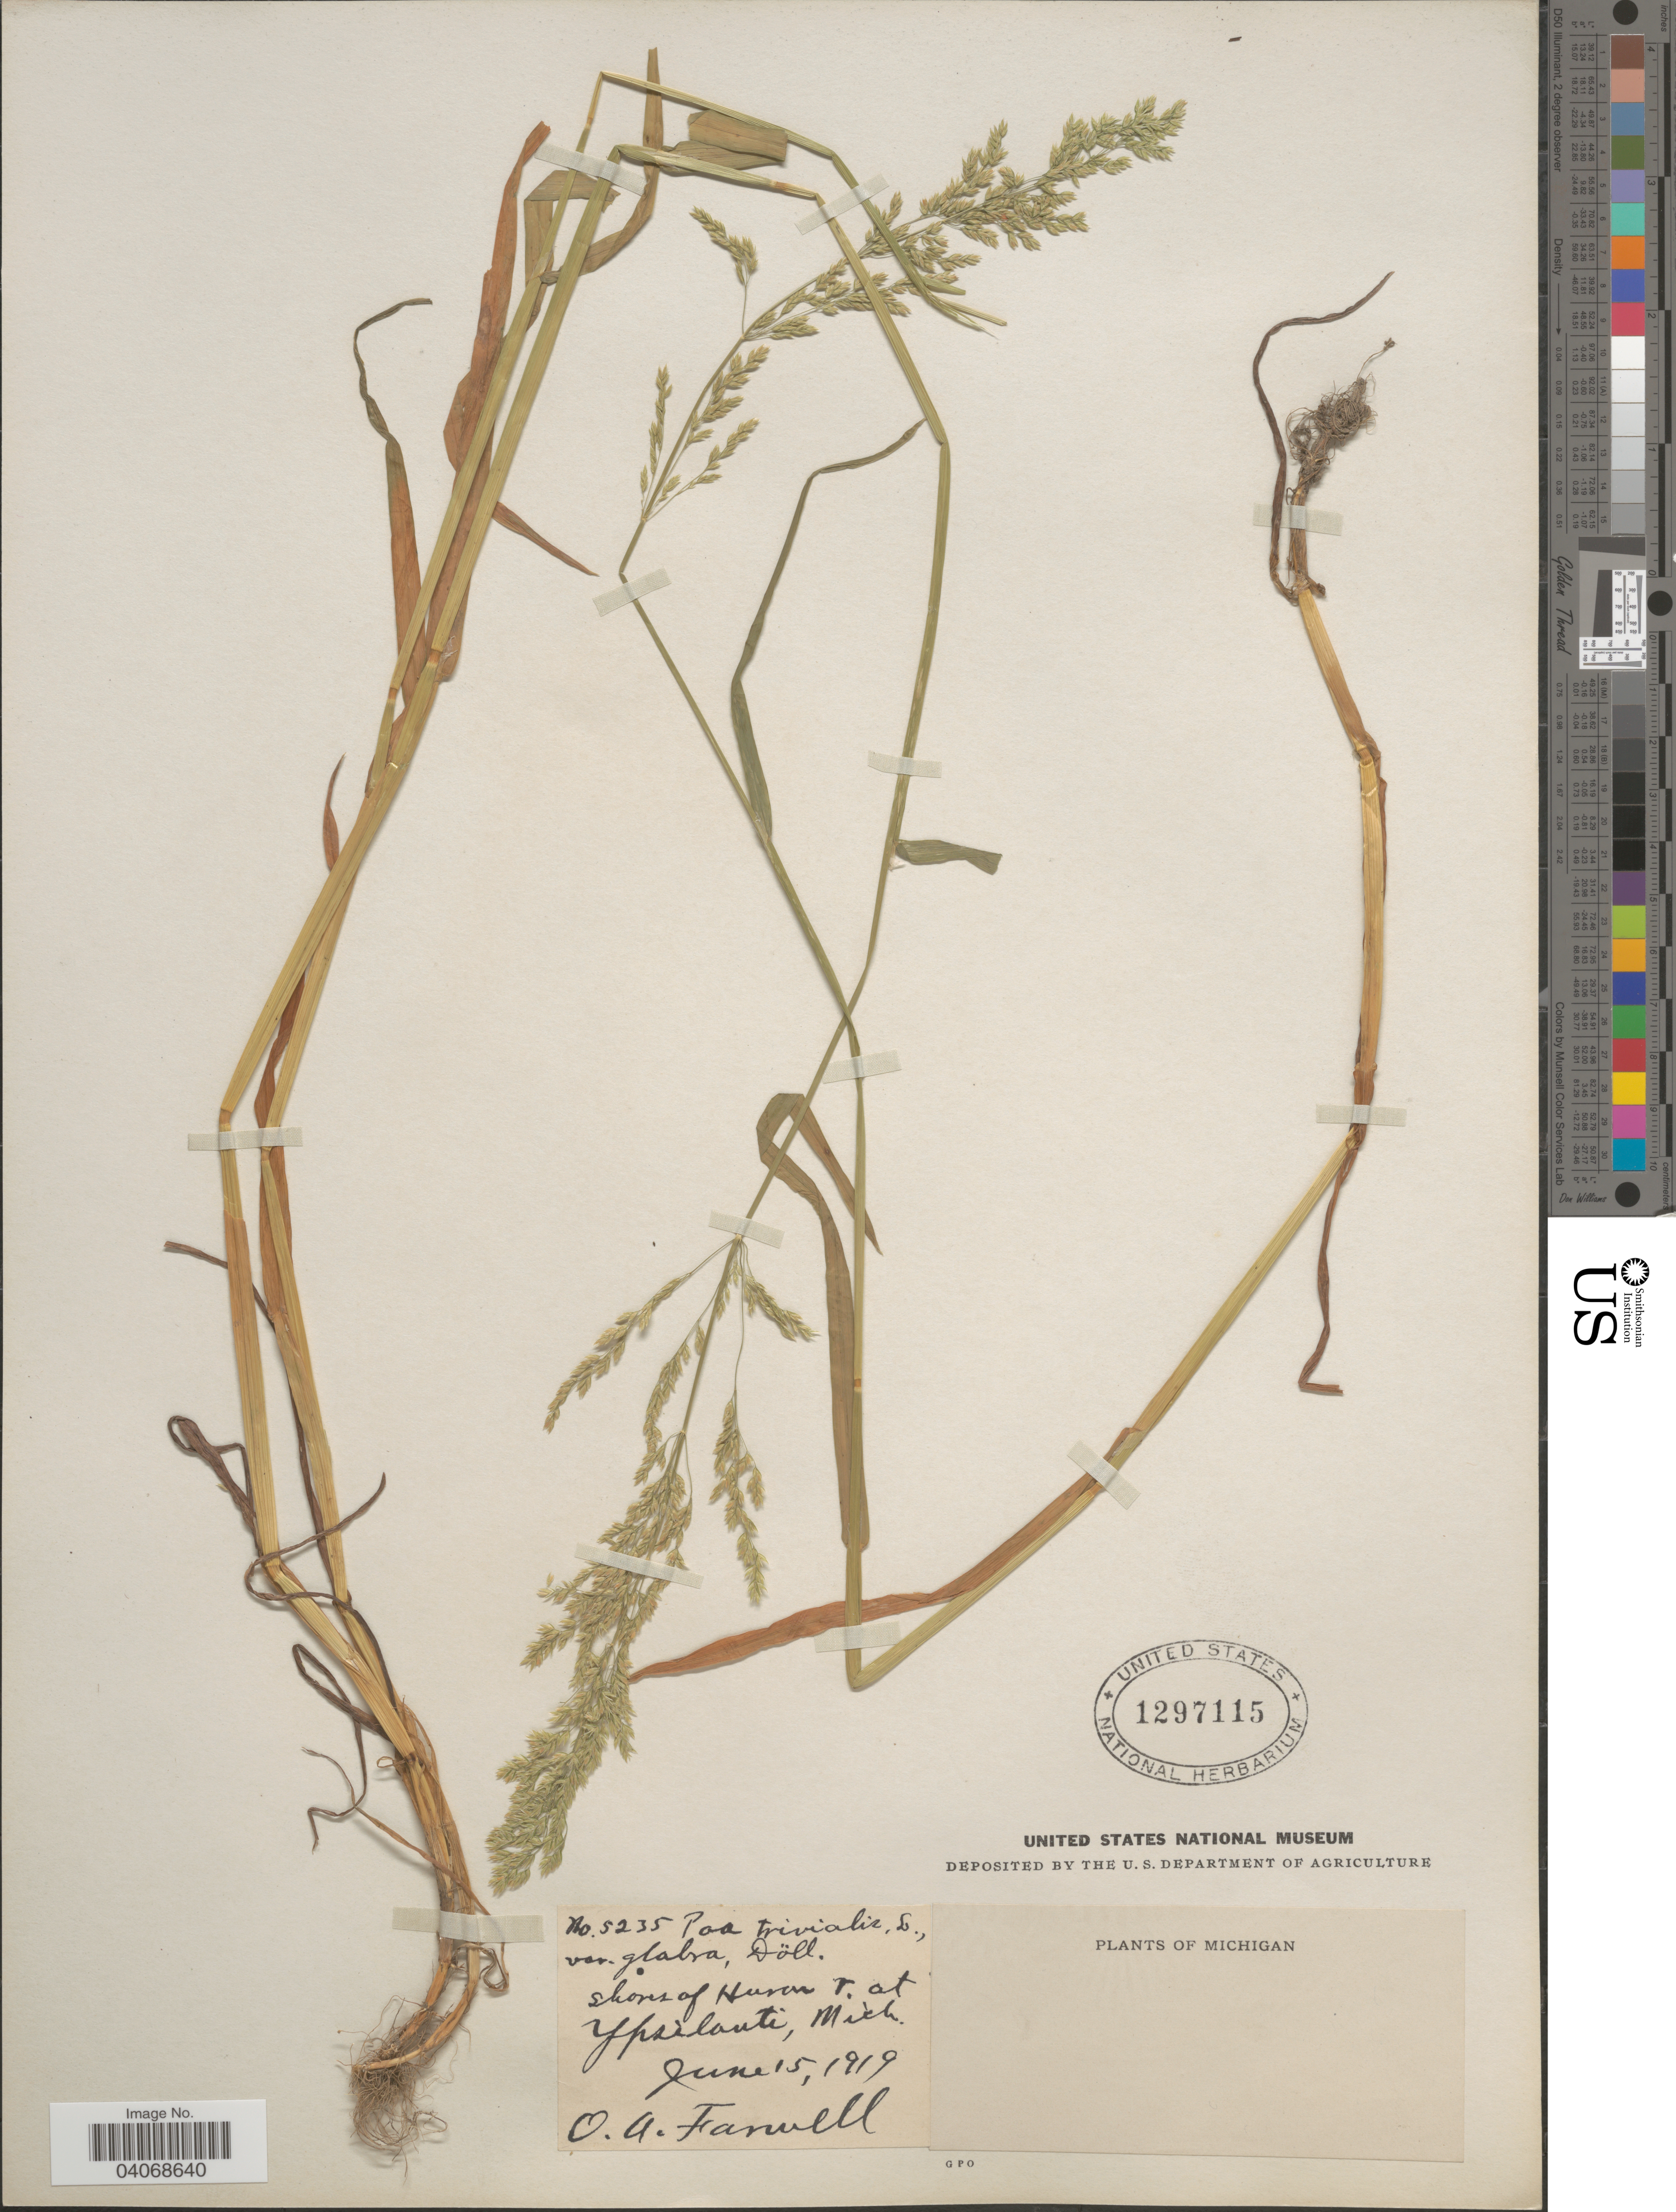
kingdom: Plantae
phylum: Tracheophyta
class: Liliopsida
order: Poales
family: Poaceae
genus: Poa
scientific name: Poa trivialis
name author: L.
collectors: O. Farwell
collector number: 5235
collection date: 1919-06-15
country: United States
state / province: Michigan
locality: Shores of Huran r. at Ypsilanti.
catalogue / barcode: US 1297115